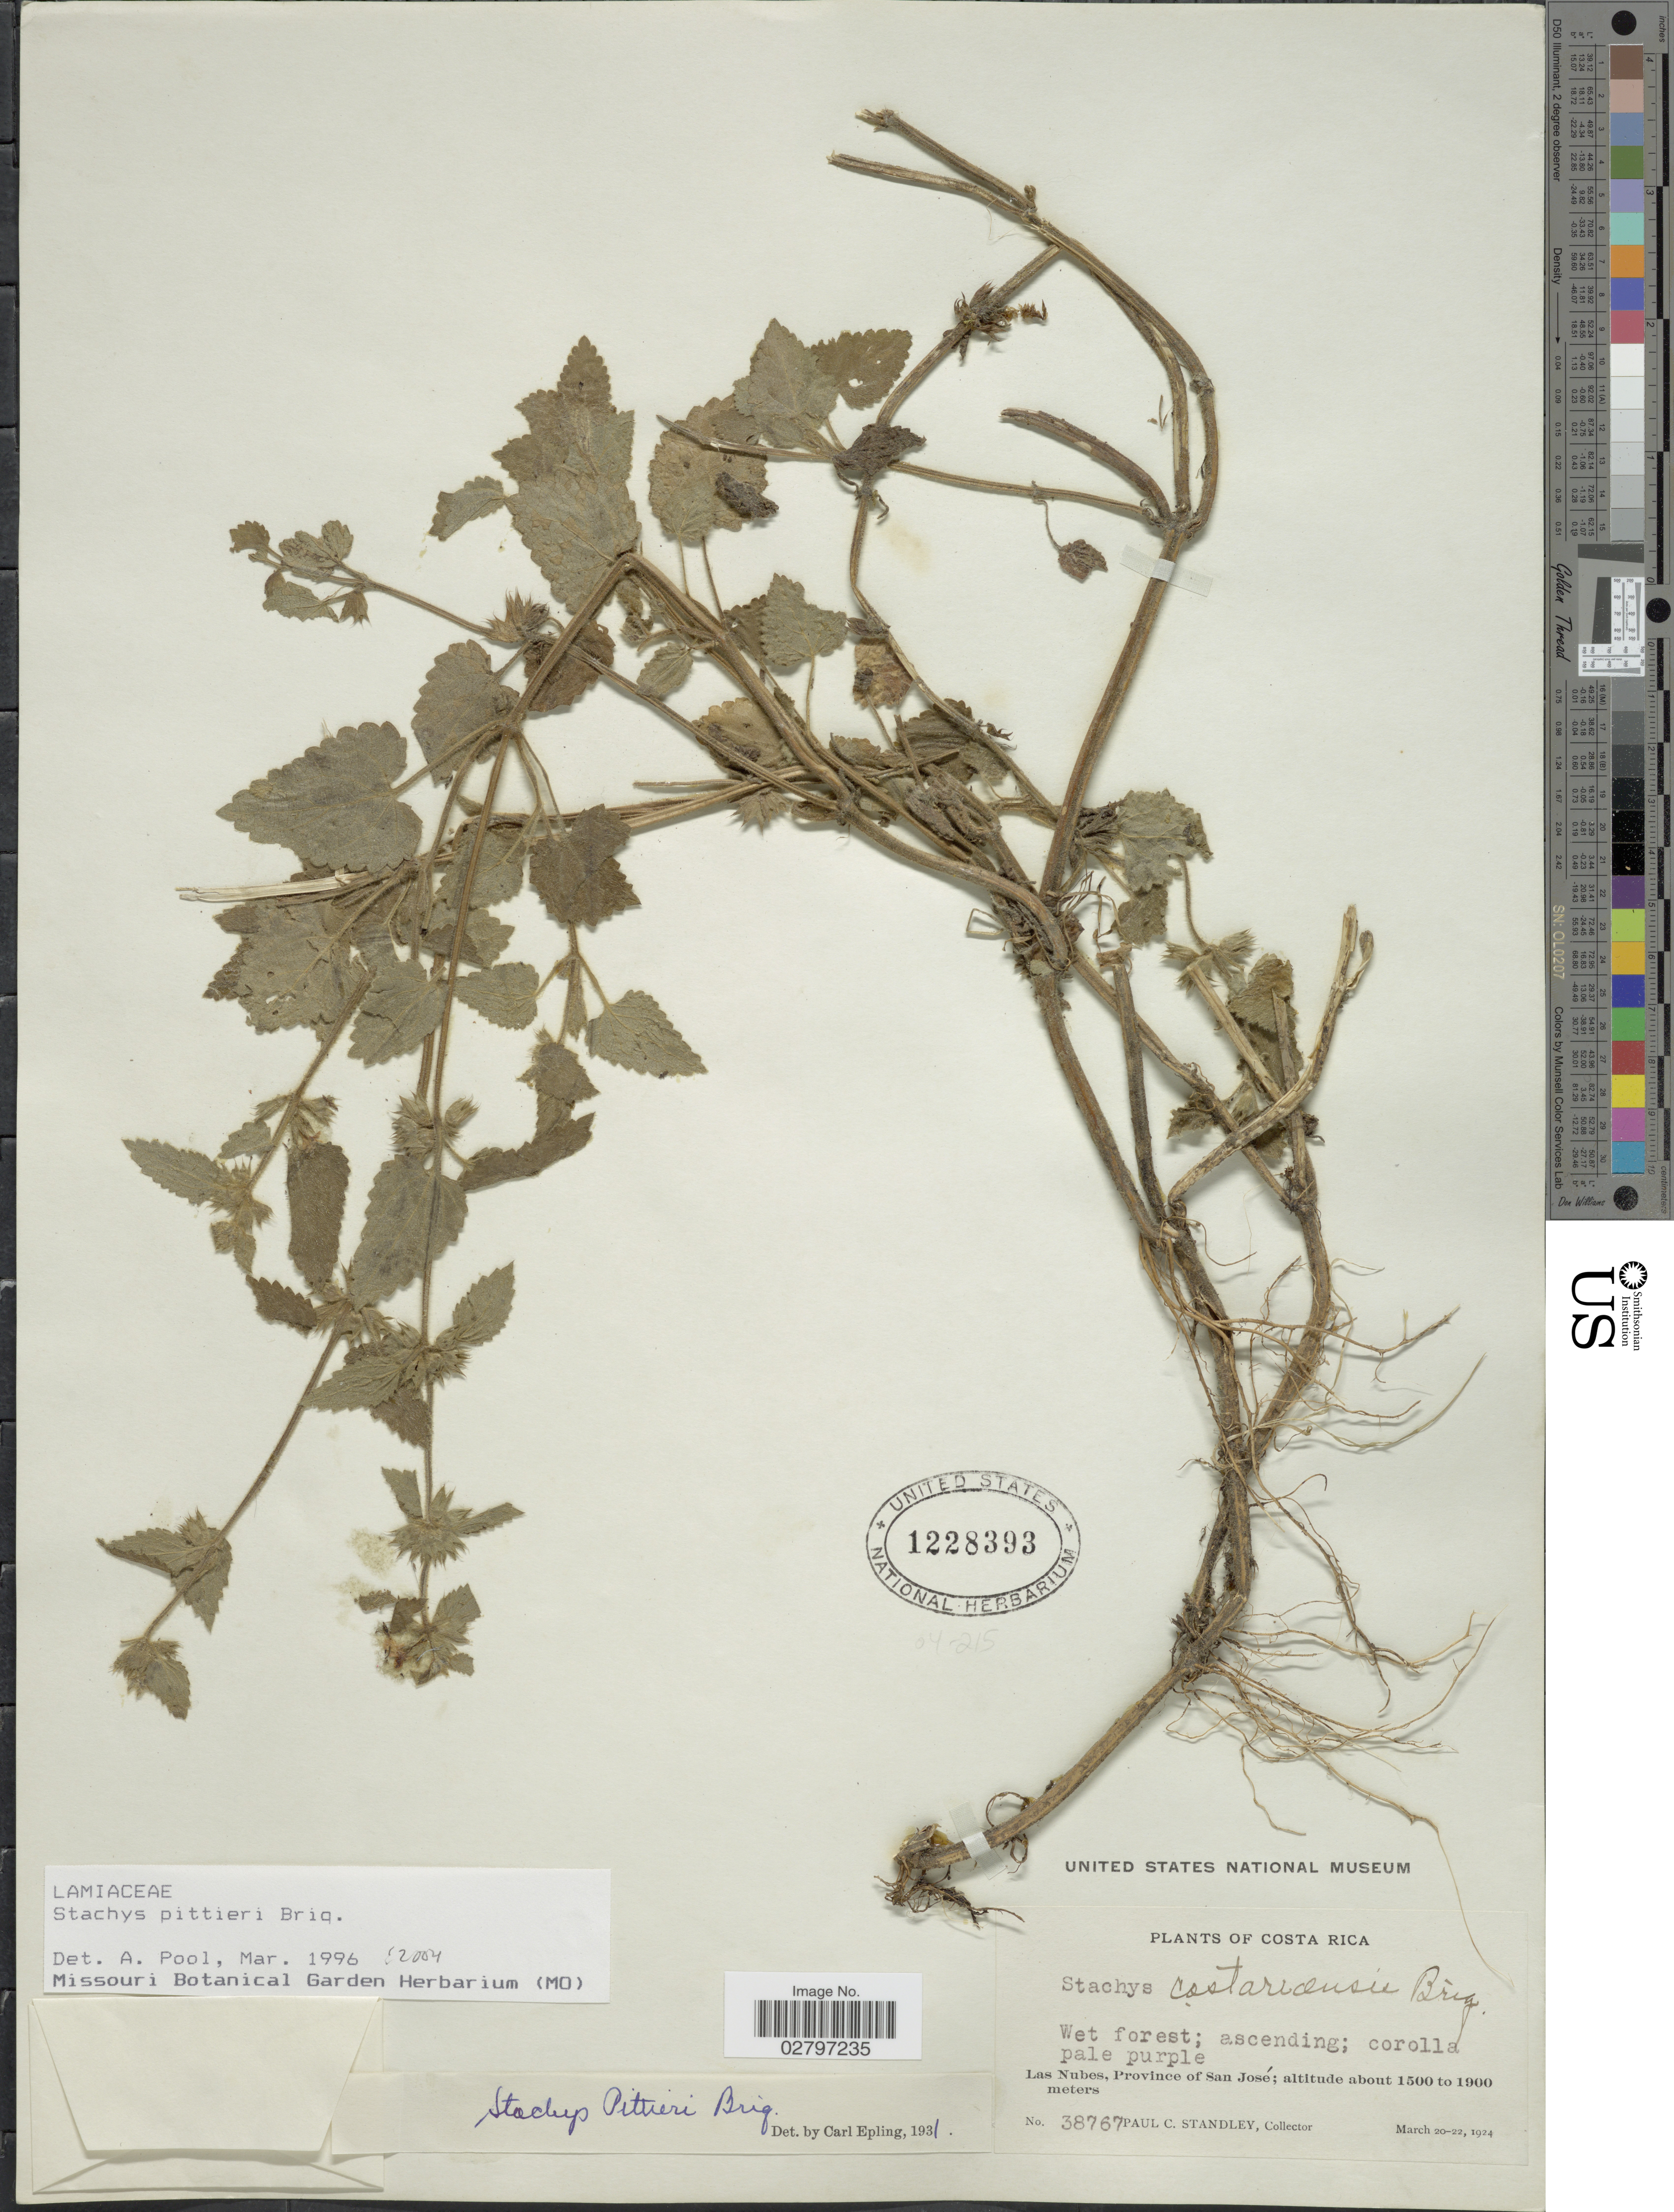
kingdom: Plantae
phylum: Tracheophyta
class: Magnoliopsida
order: Lamiales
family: Lamiaceae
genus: Stachys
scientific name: Stachys pittieri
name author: Briq.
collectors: P. C. Standley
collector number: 38767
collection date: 1924-03-20/1924-03-22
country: Costa Rica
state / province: San José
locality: Las Nubes, Province of San José.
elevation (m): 1500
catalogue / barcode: US 1228393